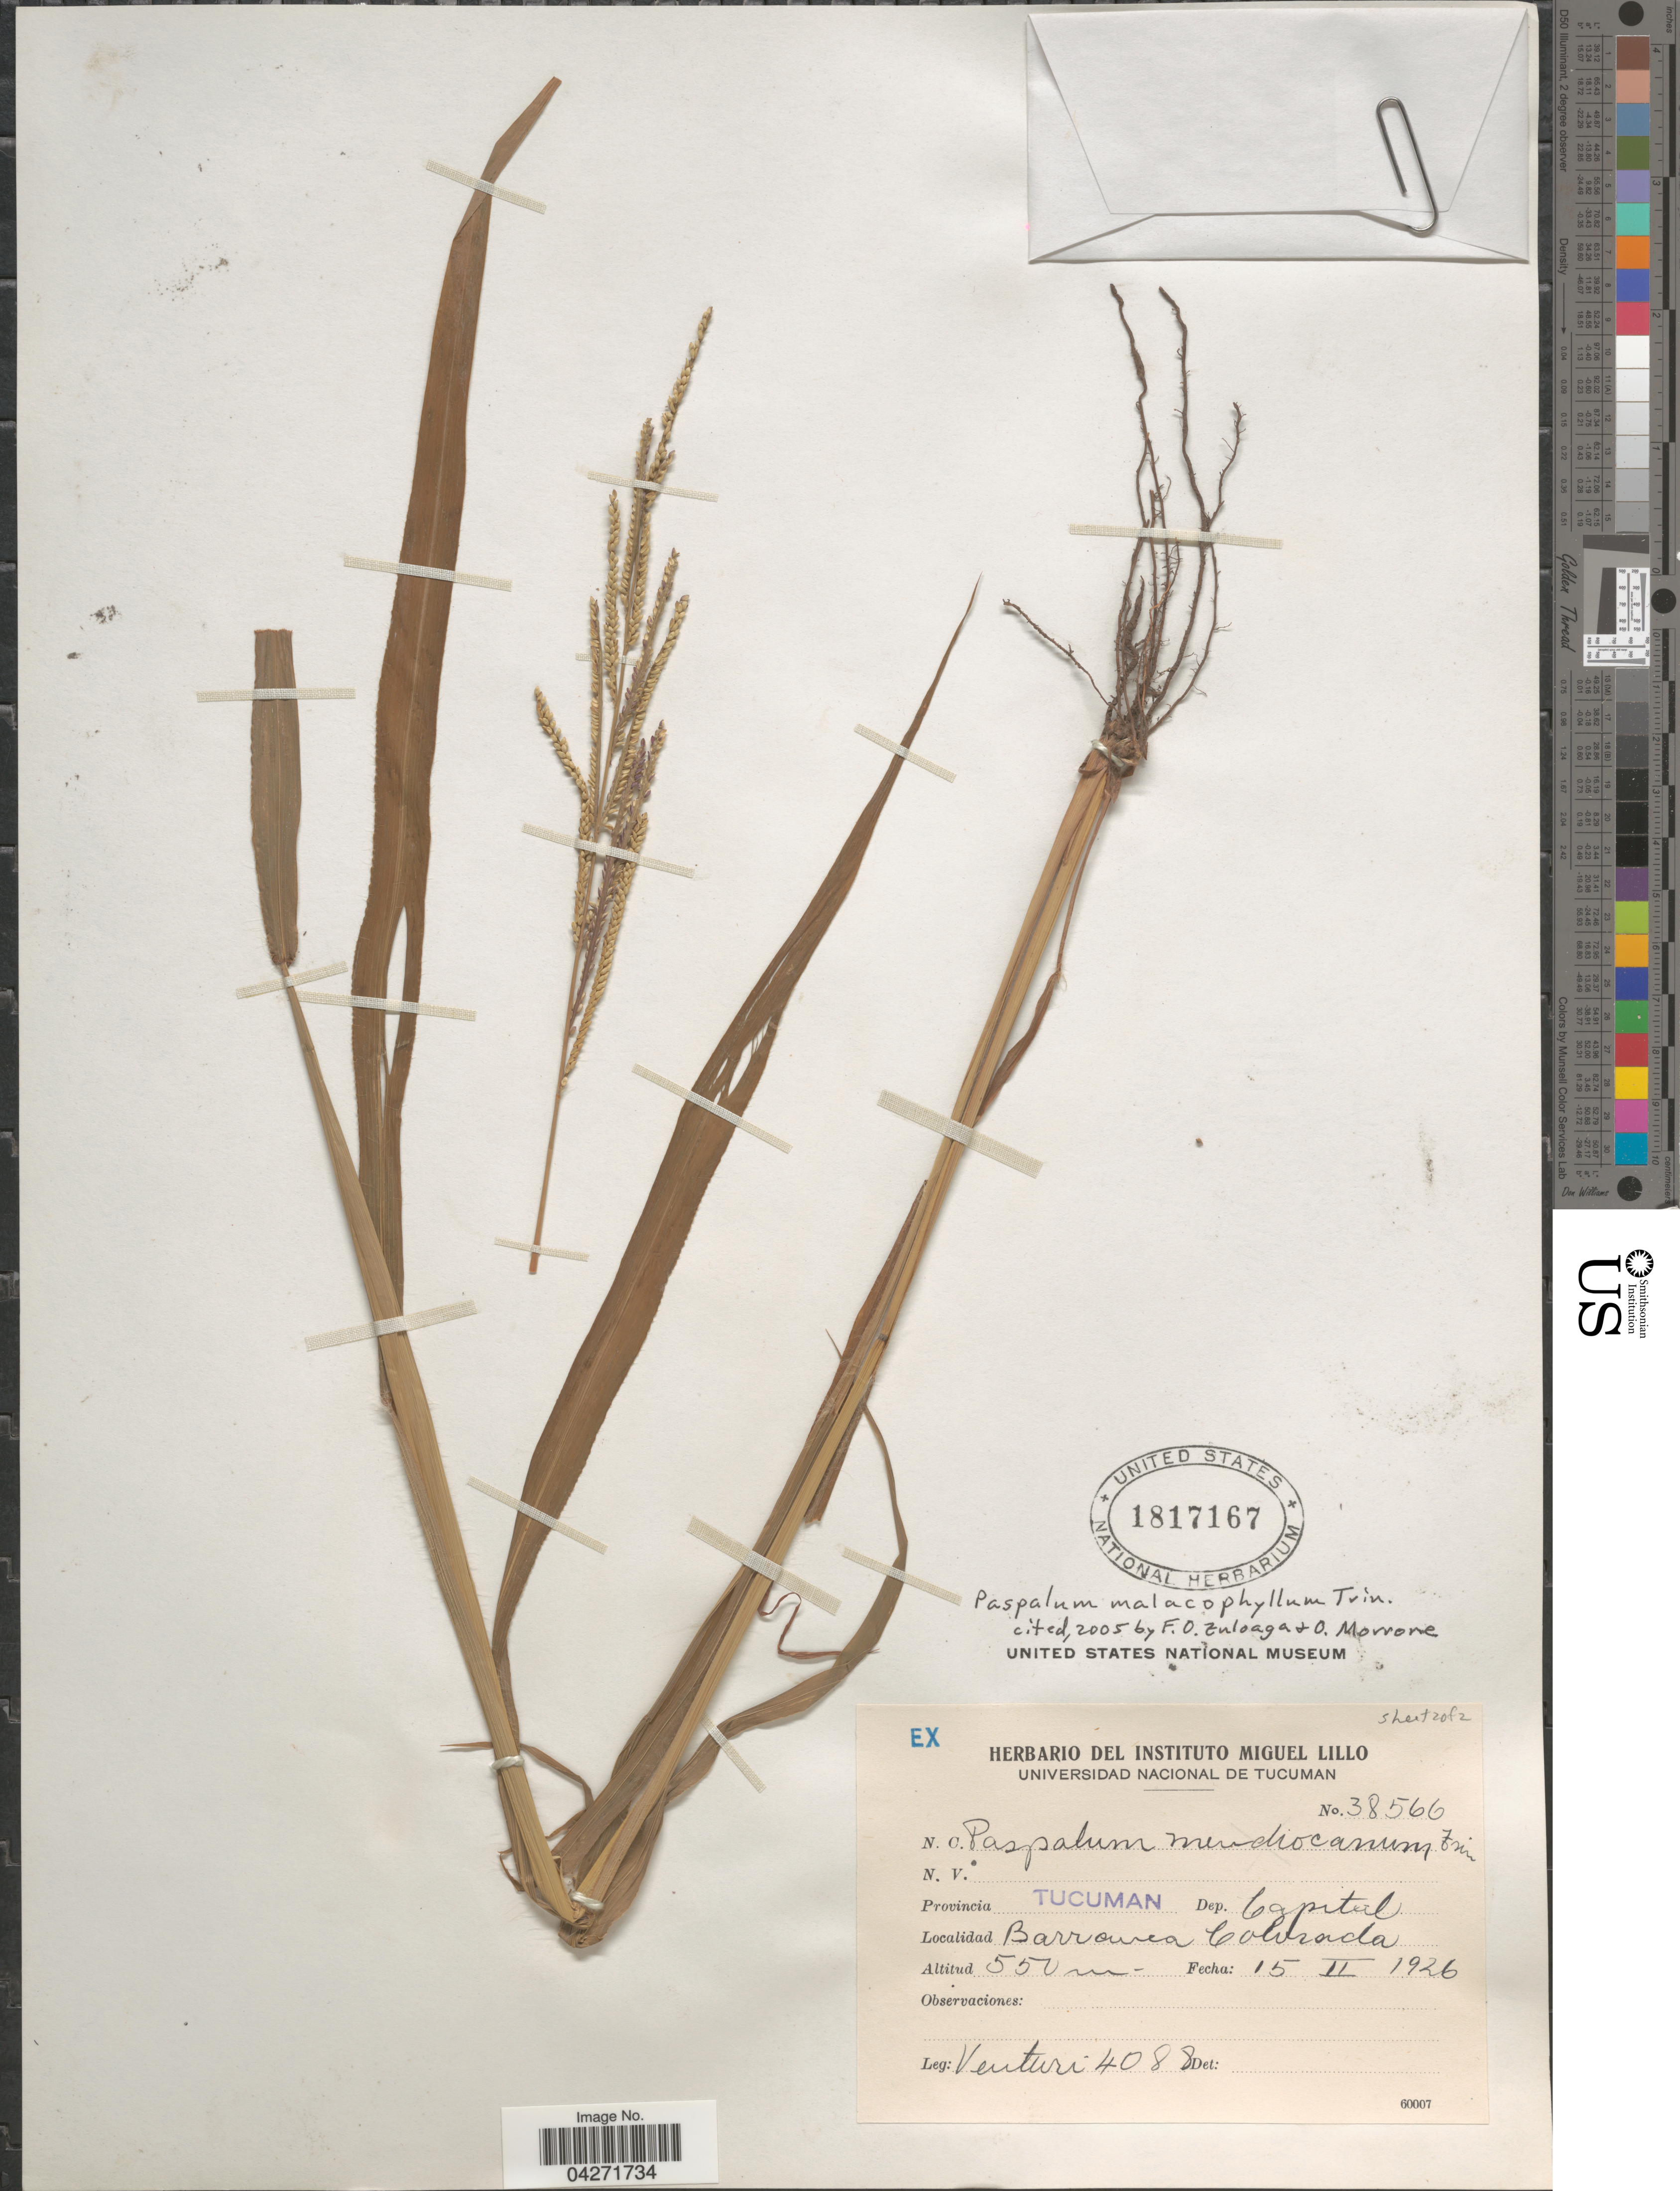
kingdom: Plantae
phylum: Tracheophyta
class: Liliopsida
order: Poales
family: Poaceae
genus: Paspalum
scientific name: Paspalum malacophyllum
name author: Trin.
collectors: Venturi, --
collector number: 4088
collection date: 1926-02-15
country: Argentina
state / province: Tucuman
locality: Dep. Capital. Barranca Colorado.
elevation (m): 550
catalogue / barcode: US 1817167